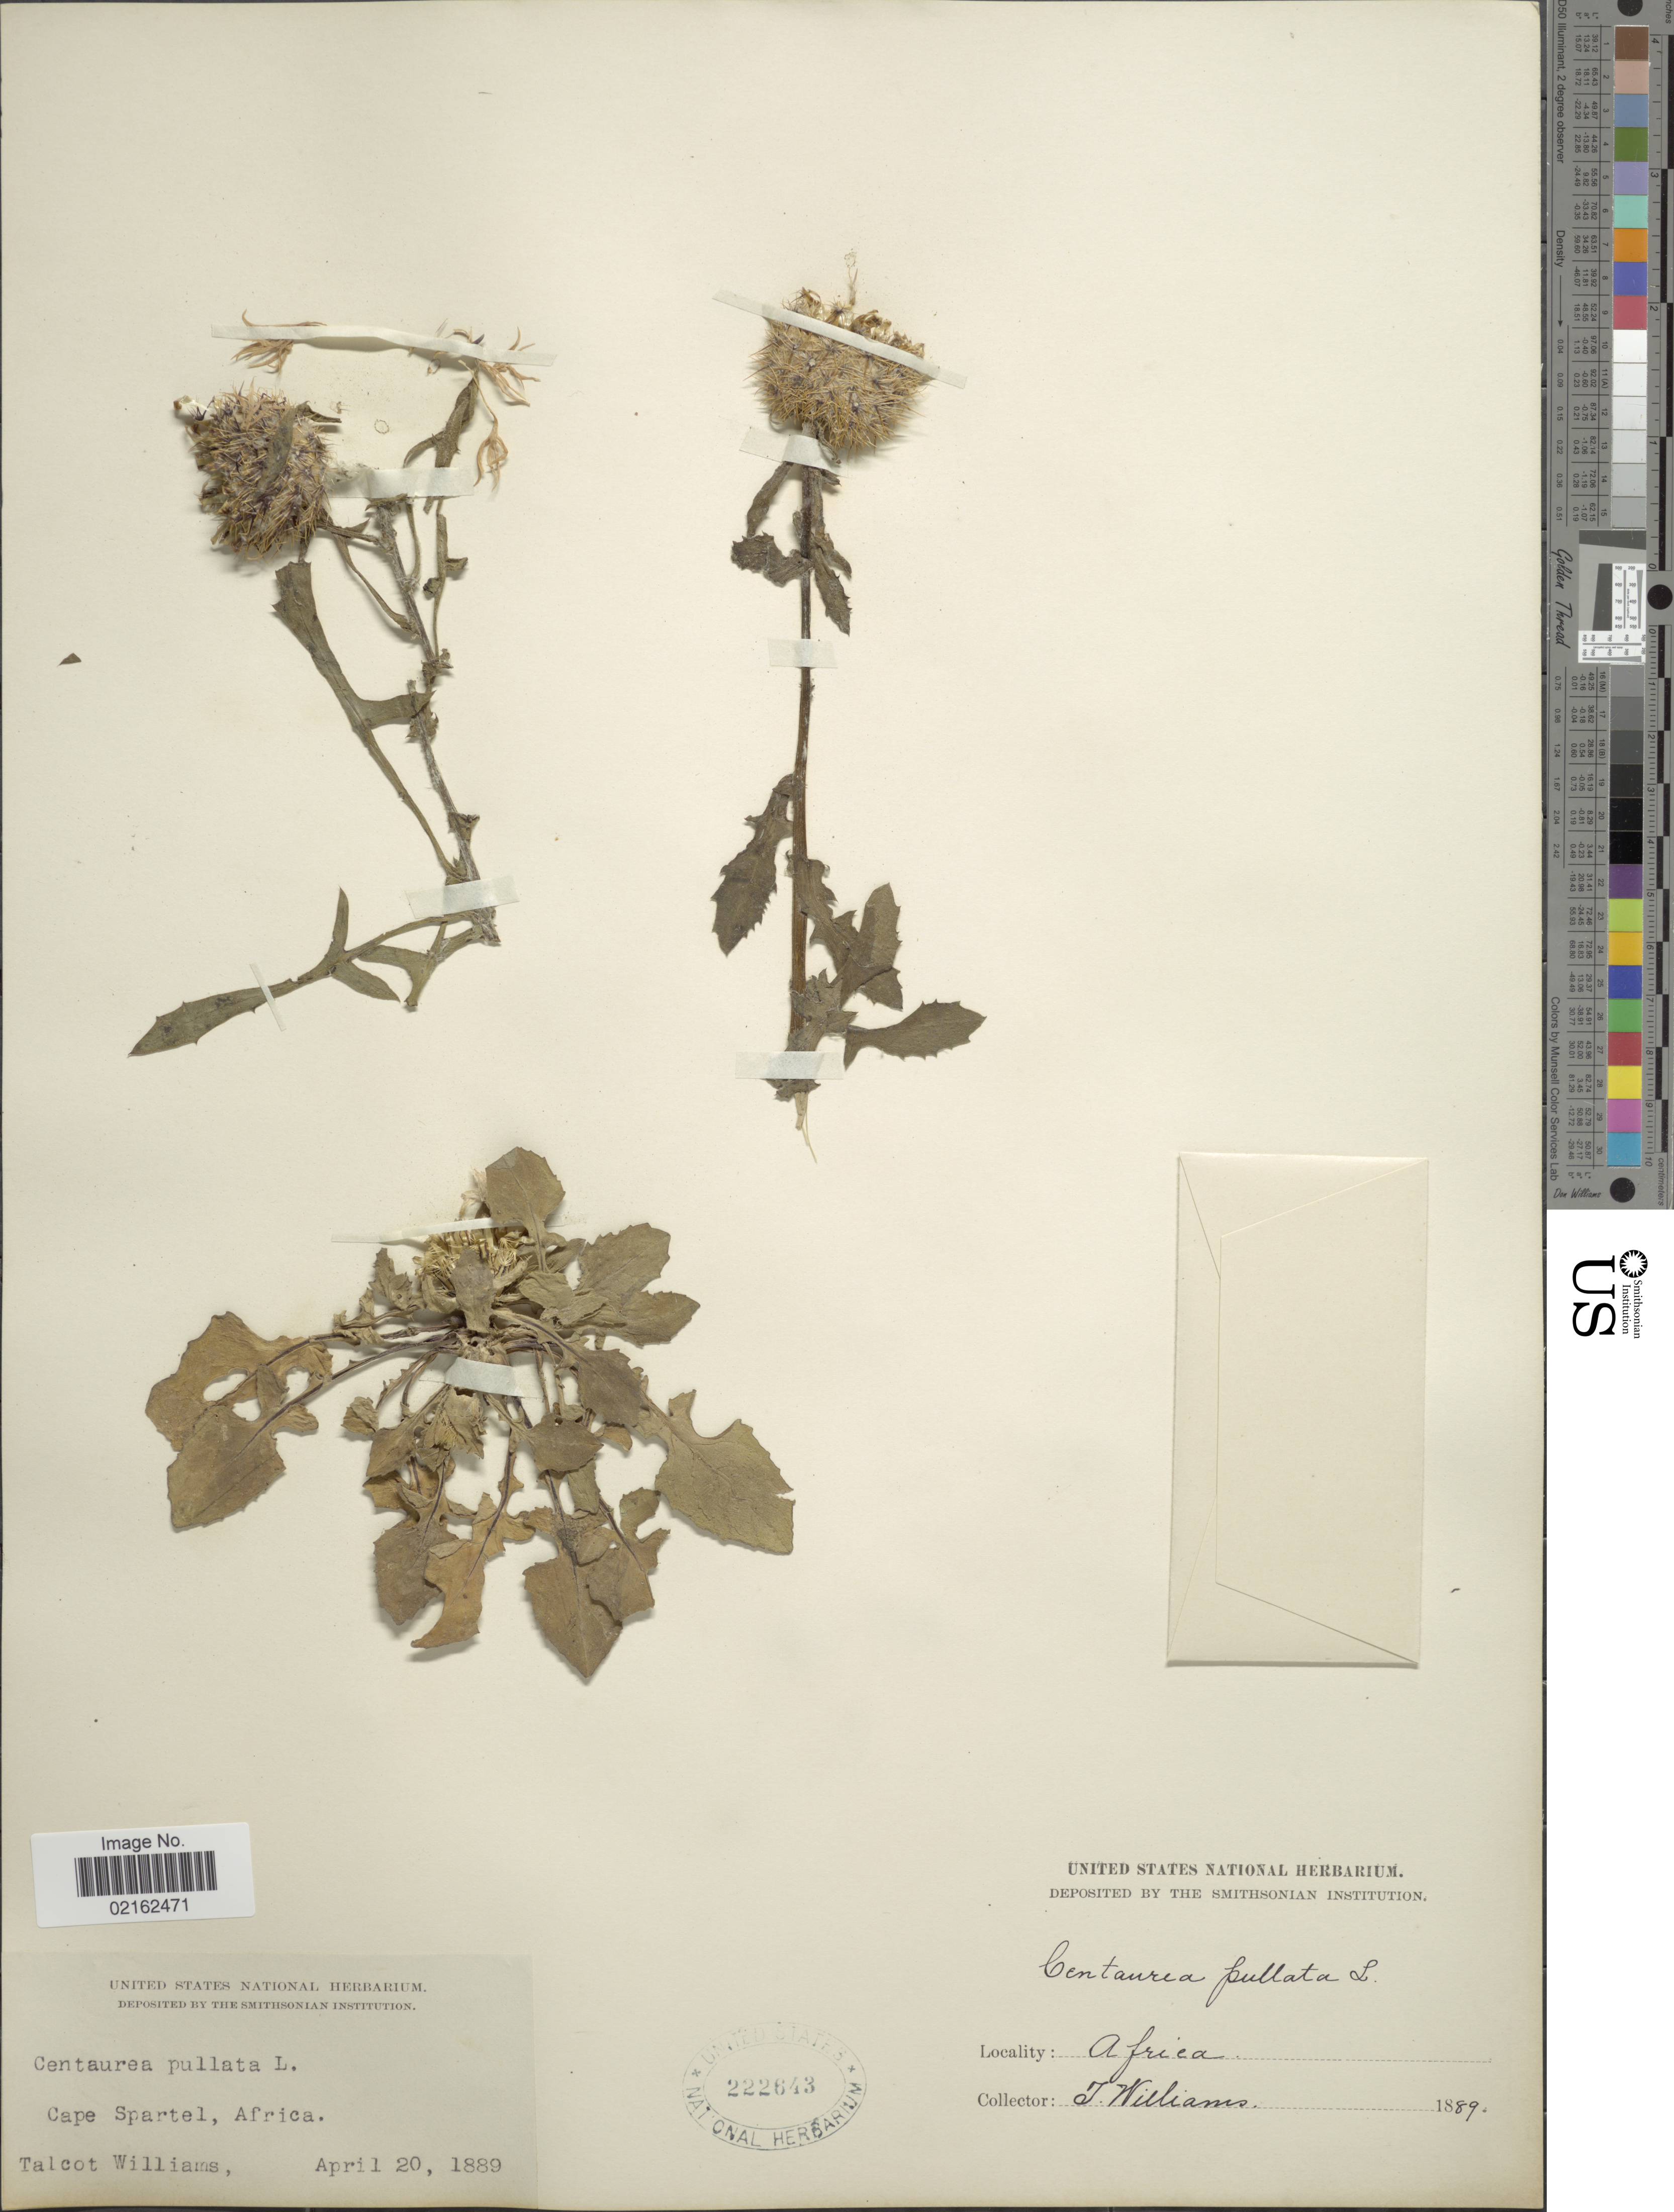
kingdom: Plantae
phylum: Tracheophyta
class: Magnoliopsida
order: Asterales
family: Asteraceae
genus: Centaurea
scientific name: Centaurea pullata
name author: L.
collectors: T. Williams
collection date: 1889-04-20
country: Morocco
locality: Cape Spartel, Africa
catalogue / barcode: US 222643